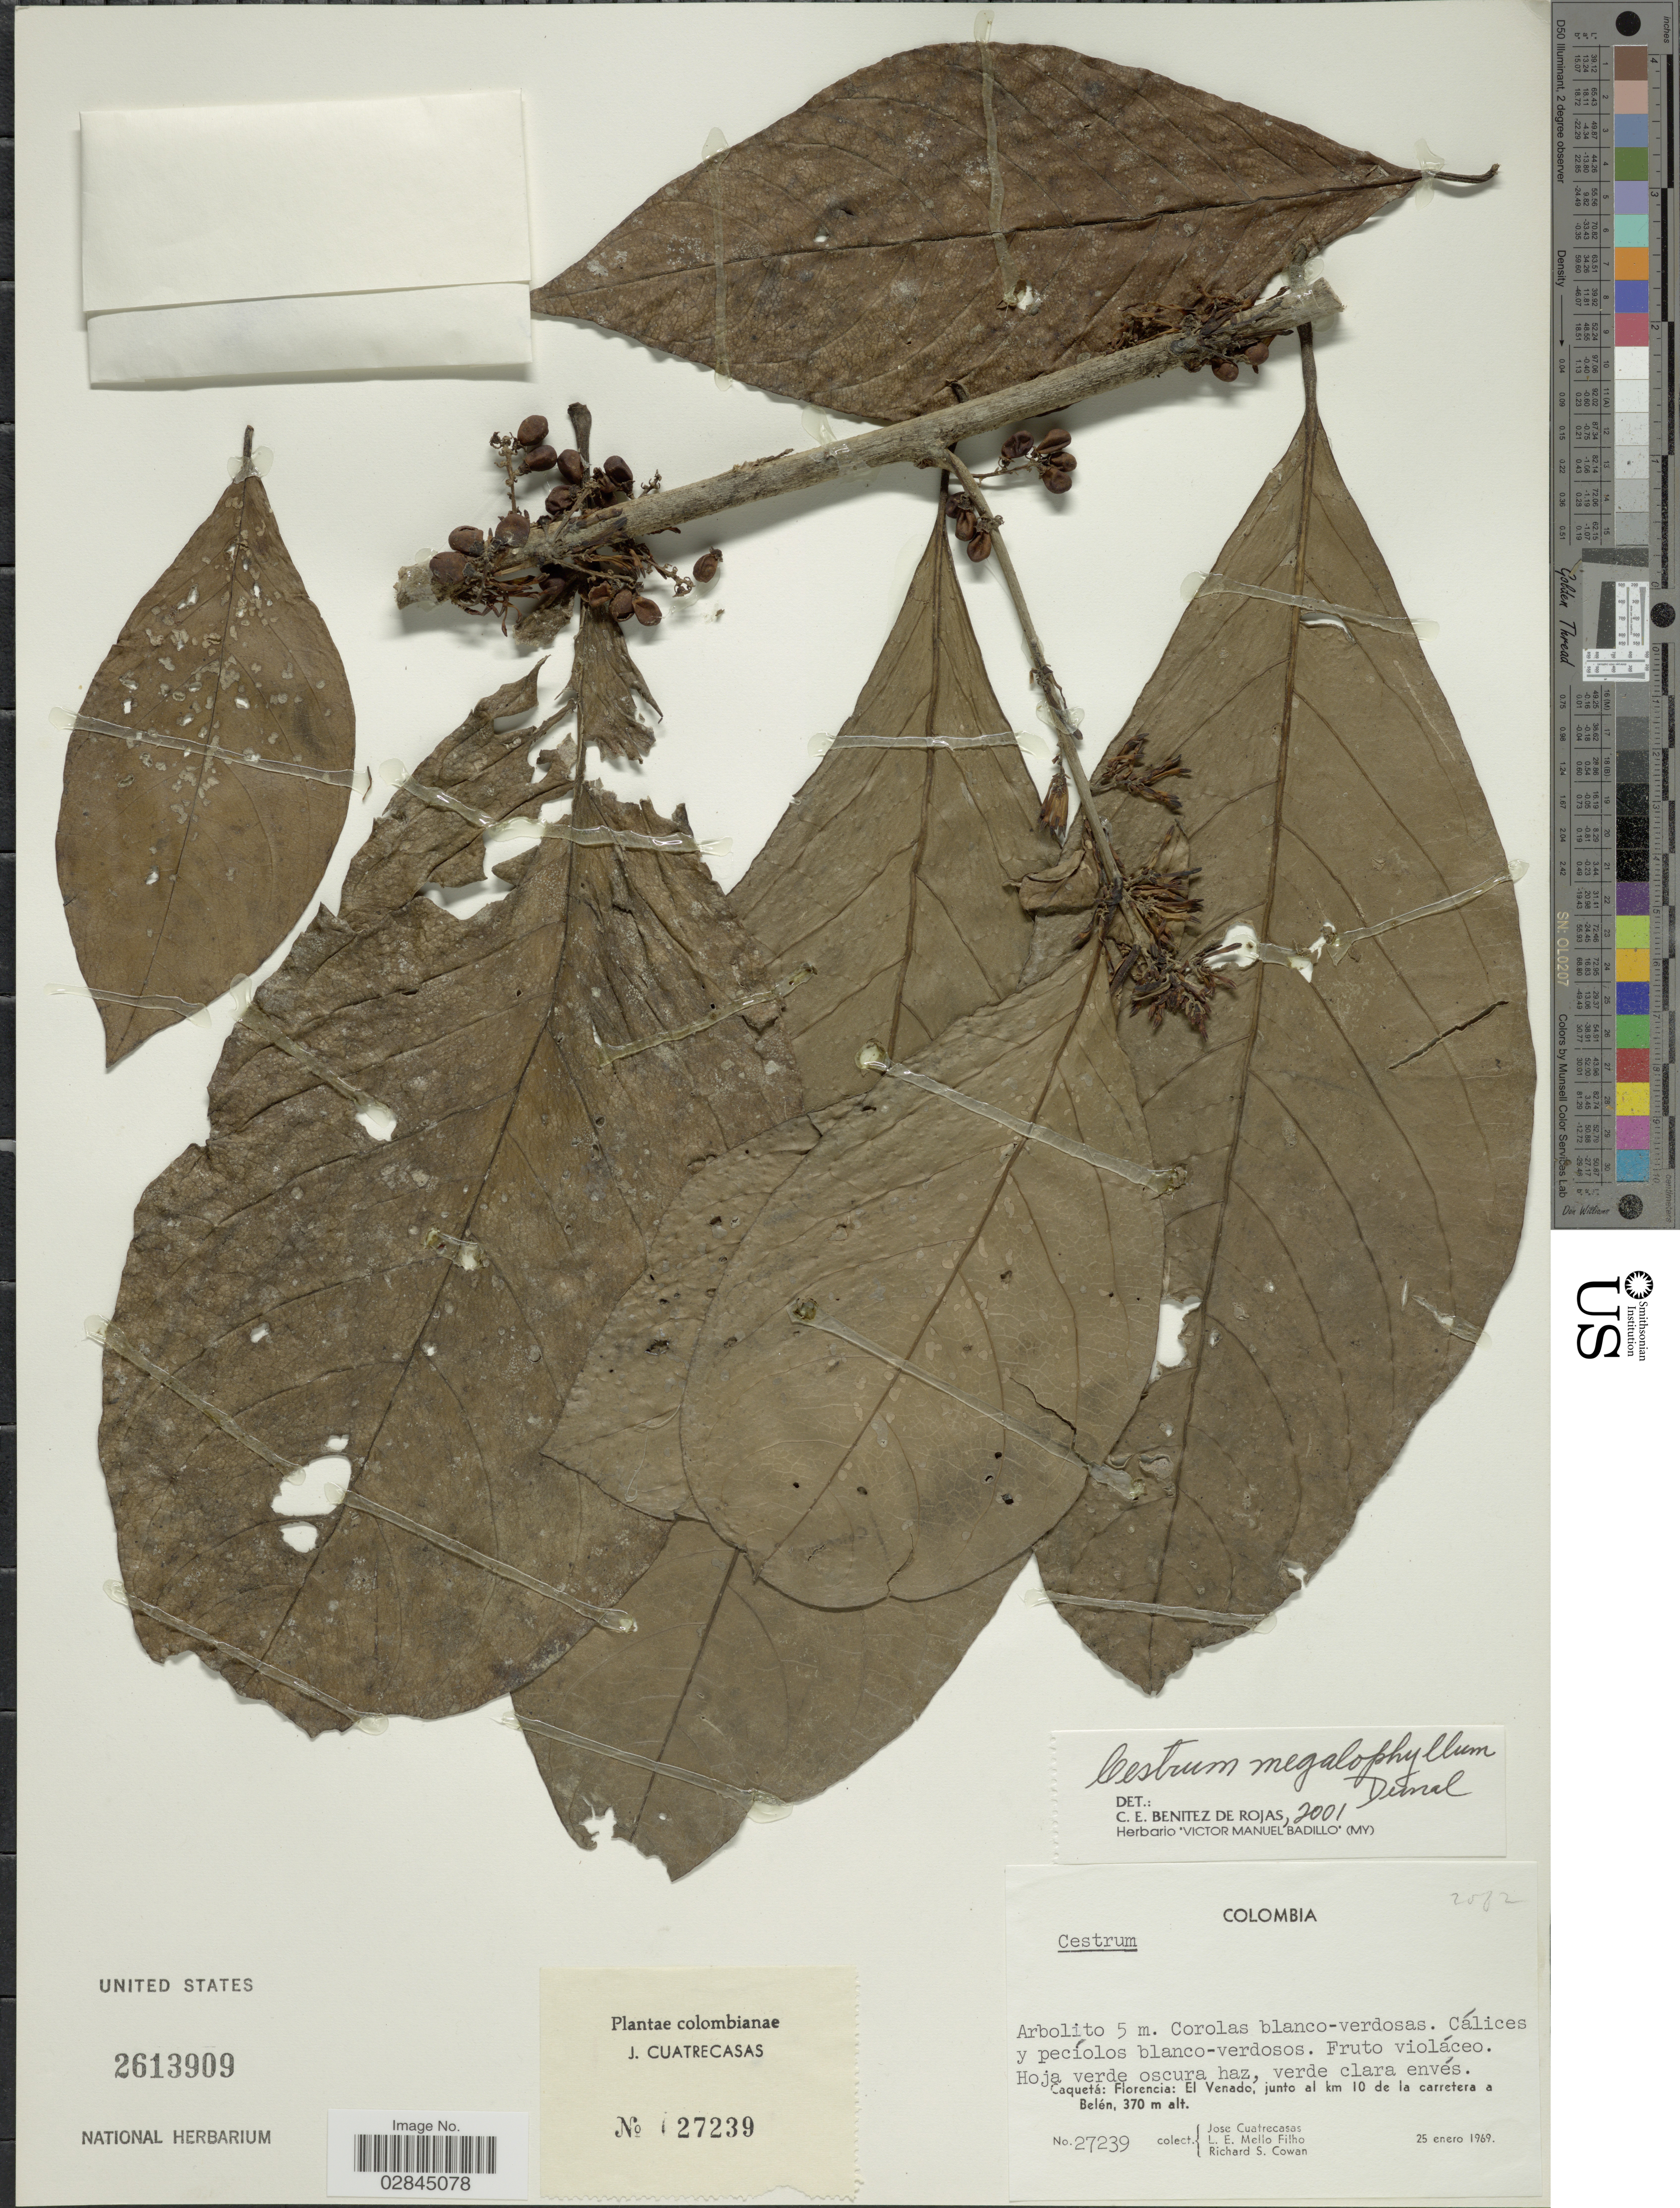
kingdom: Plantae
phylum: Tracheophyta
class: Magnoliopsida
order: Solanales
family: Solanaceae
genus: Cestrum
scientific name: Cestrum schlechtendahlii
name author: G. Don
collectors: J. Cuatrecasas, L. Mello F. & R. S. Cowan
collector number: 27239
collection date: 1969-01-25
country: Colombia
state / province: Caquetá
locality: Florencia: El Venado, junto al km 10 de la carretera a Belén.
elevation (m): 370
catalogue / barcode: US 2613909